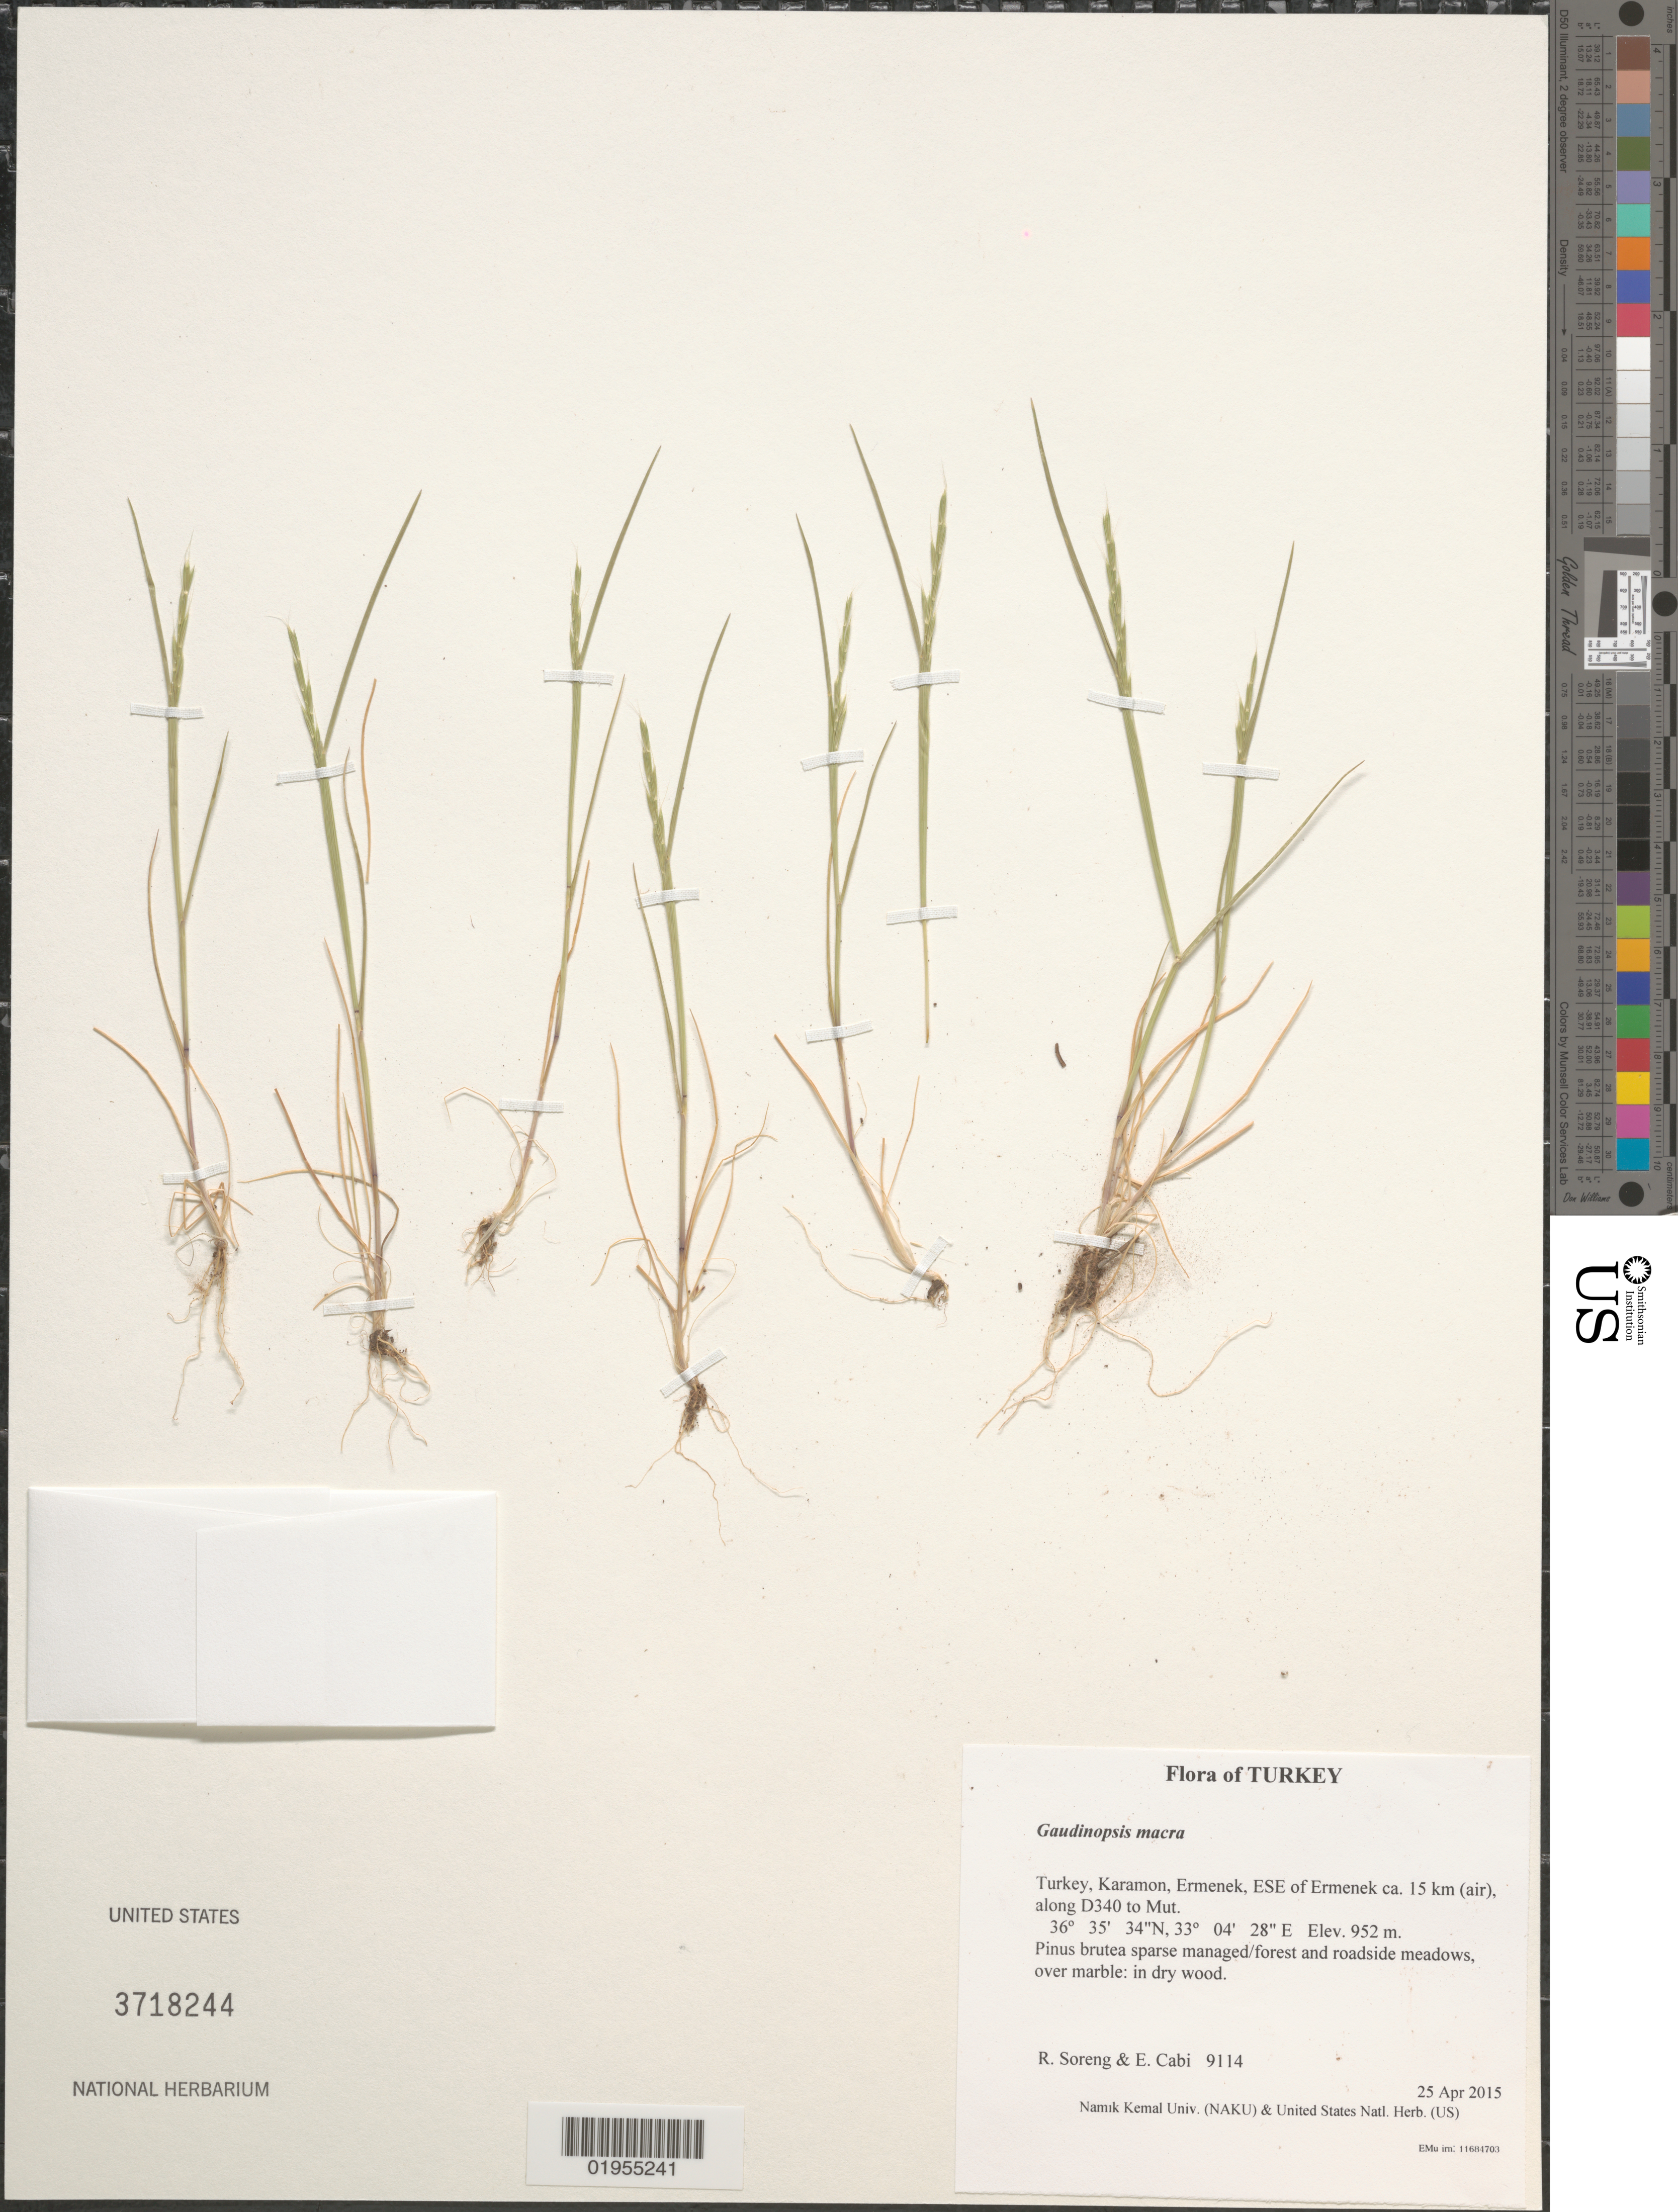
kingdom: Plantae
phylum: Tracheophyta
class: Liliopsida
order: Poales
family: Poaceae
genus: Gaudinopsis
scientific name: Gaudinopsis macra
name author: (M. Bieb.) Eig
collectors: R. J. Soreng & E. Cabi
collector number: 9114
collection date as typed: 2015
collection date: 2015-04-25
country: Turkey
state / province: Karaman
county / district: Ermenek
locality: ESE of Ermenek ca. 15 km (air), along D340 to Mut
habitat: Pinus brutea sparse managed/forest and roadside meadows, over marble: in dry woods.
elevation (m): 952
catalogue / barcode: US 3718244